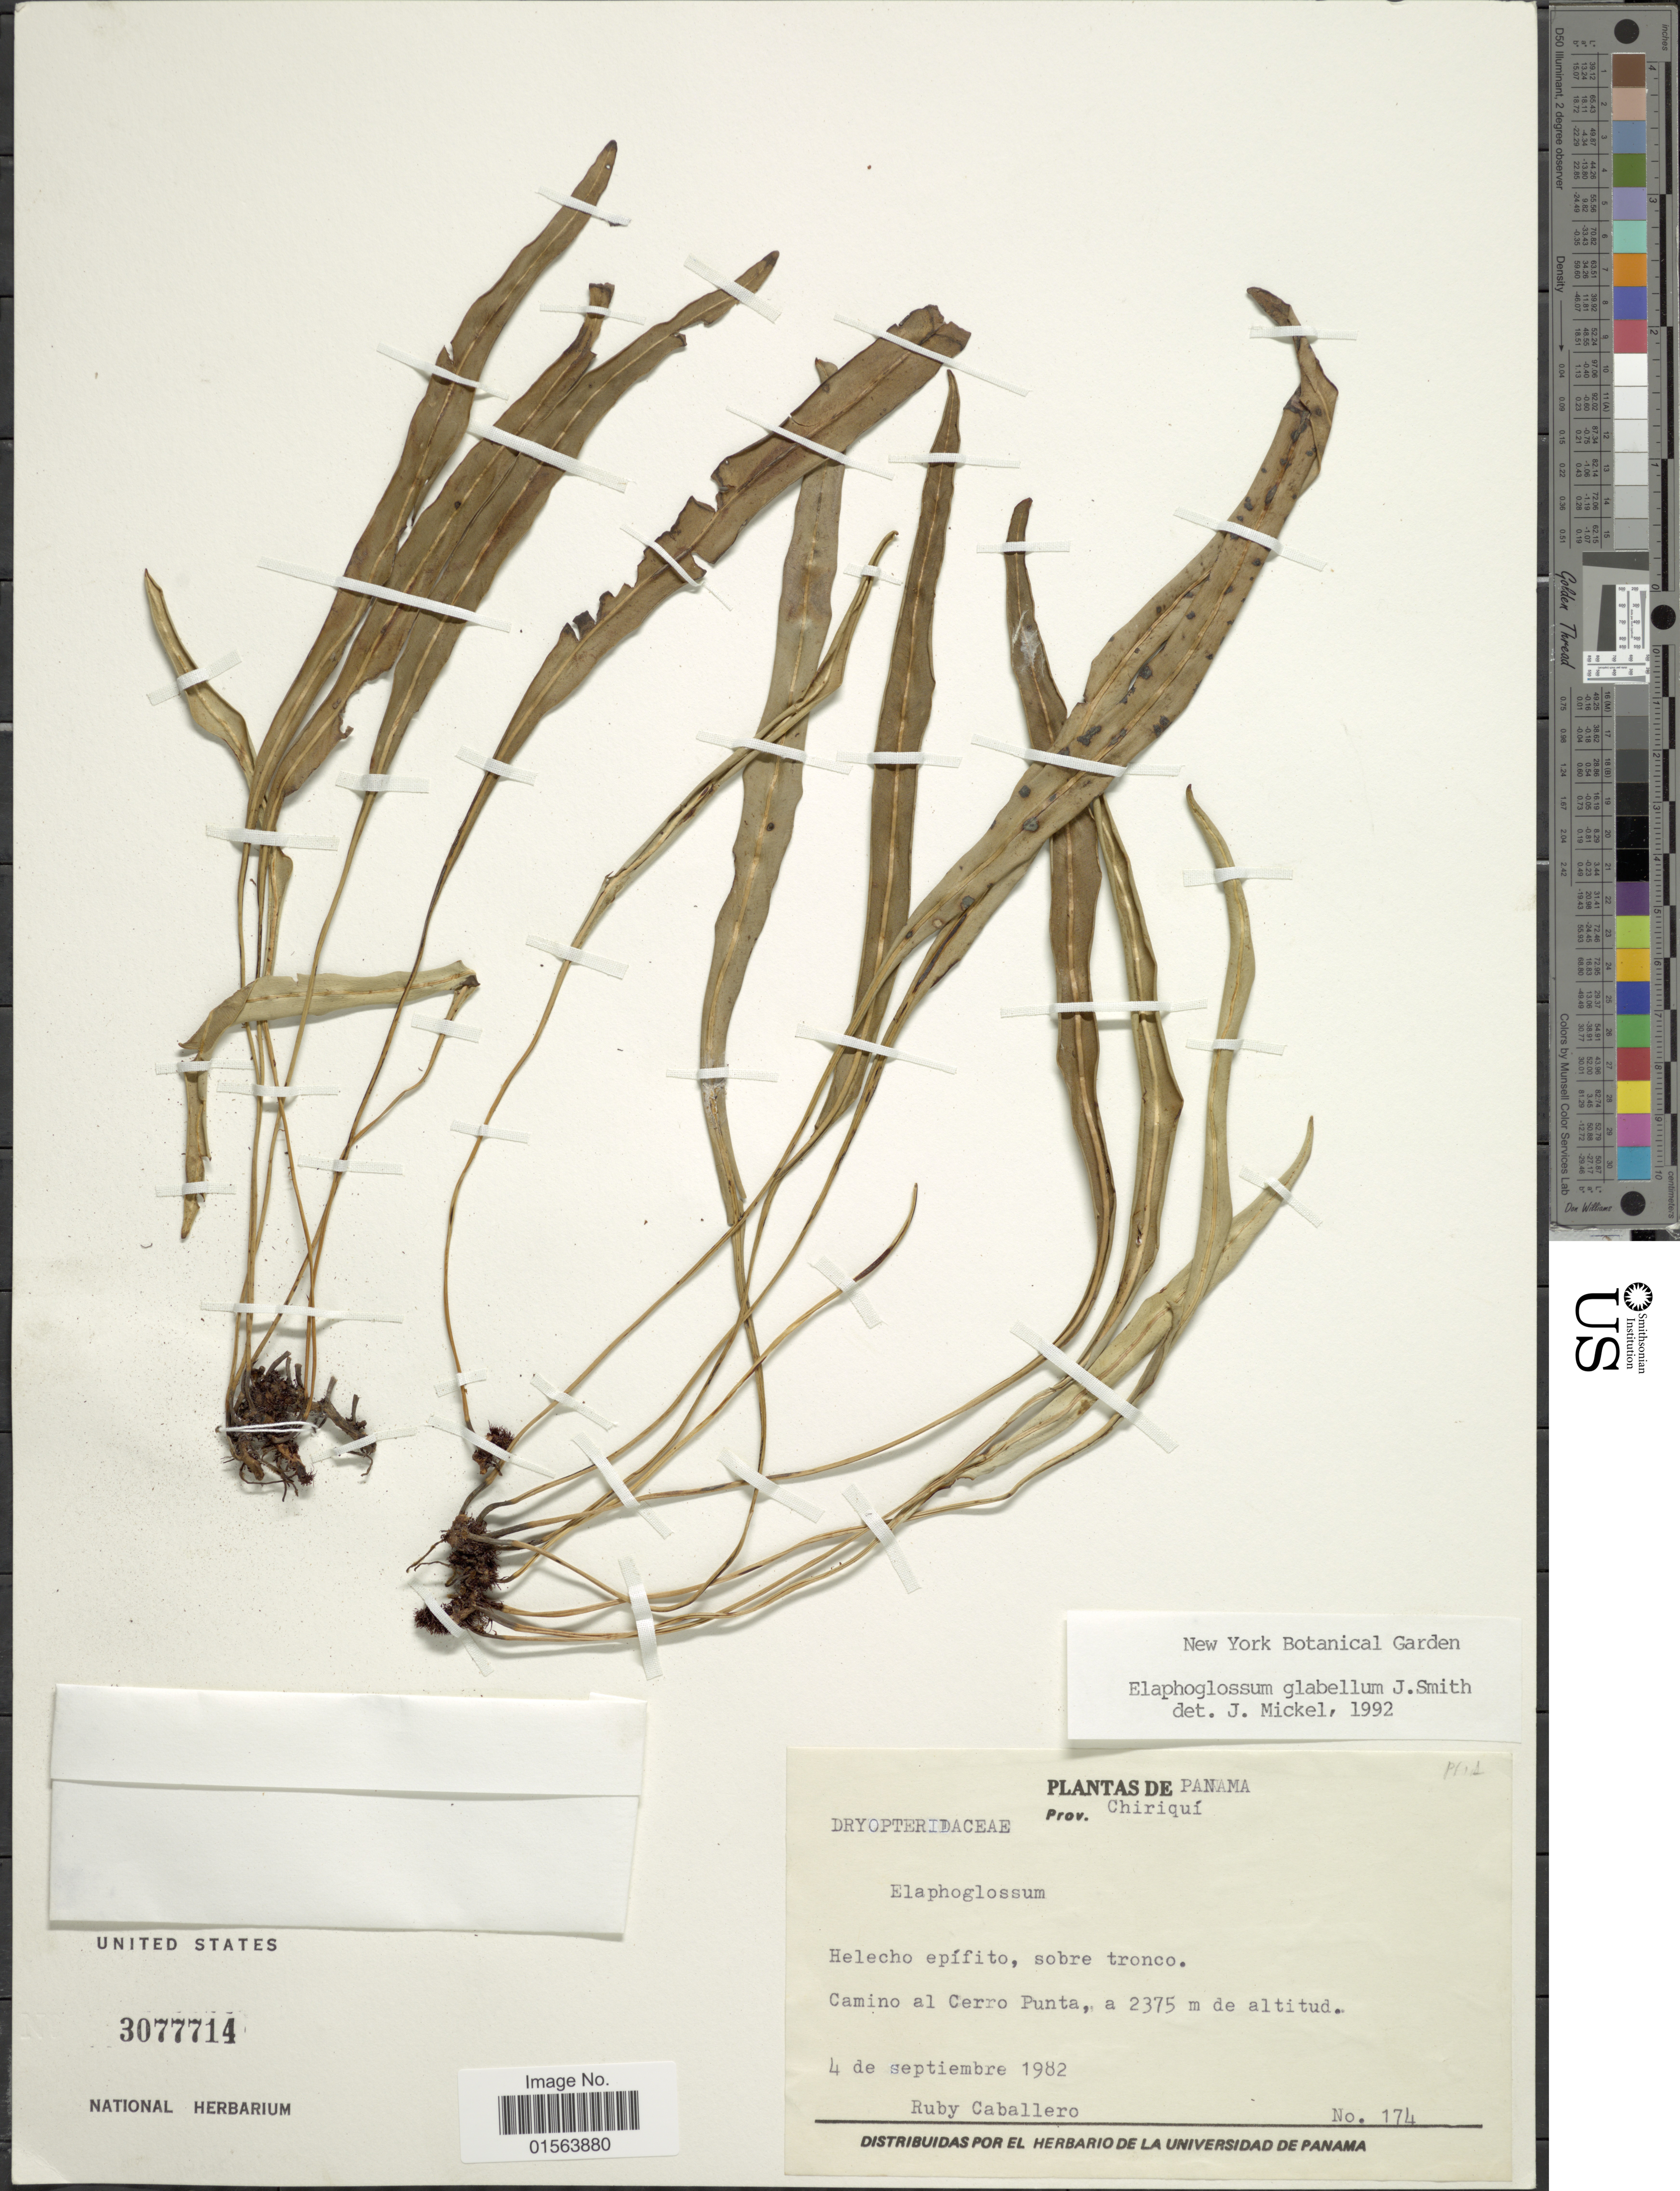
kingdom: Plantae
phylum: Tracheophyta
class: Polypodiopsida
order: Polypodiales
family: Dryopteridaceae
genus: Elaphoglossum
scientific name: Elaphoglossum glabellum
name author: J. Sm.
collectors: R. Caballero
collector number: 174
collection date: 1982-09-04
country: Panama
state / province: Chiriqui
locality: Prov. Chiriqui, Camino al Cerro Punta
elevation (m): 2375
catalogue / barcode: US 3077714